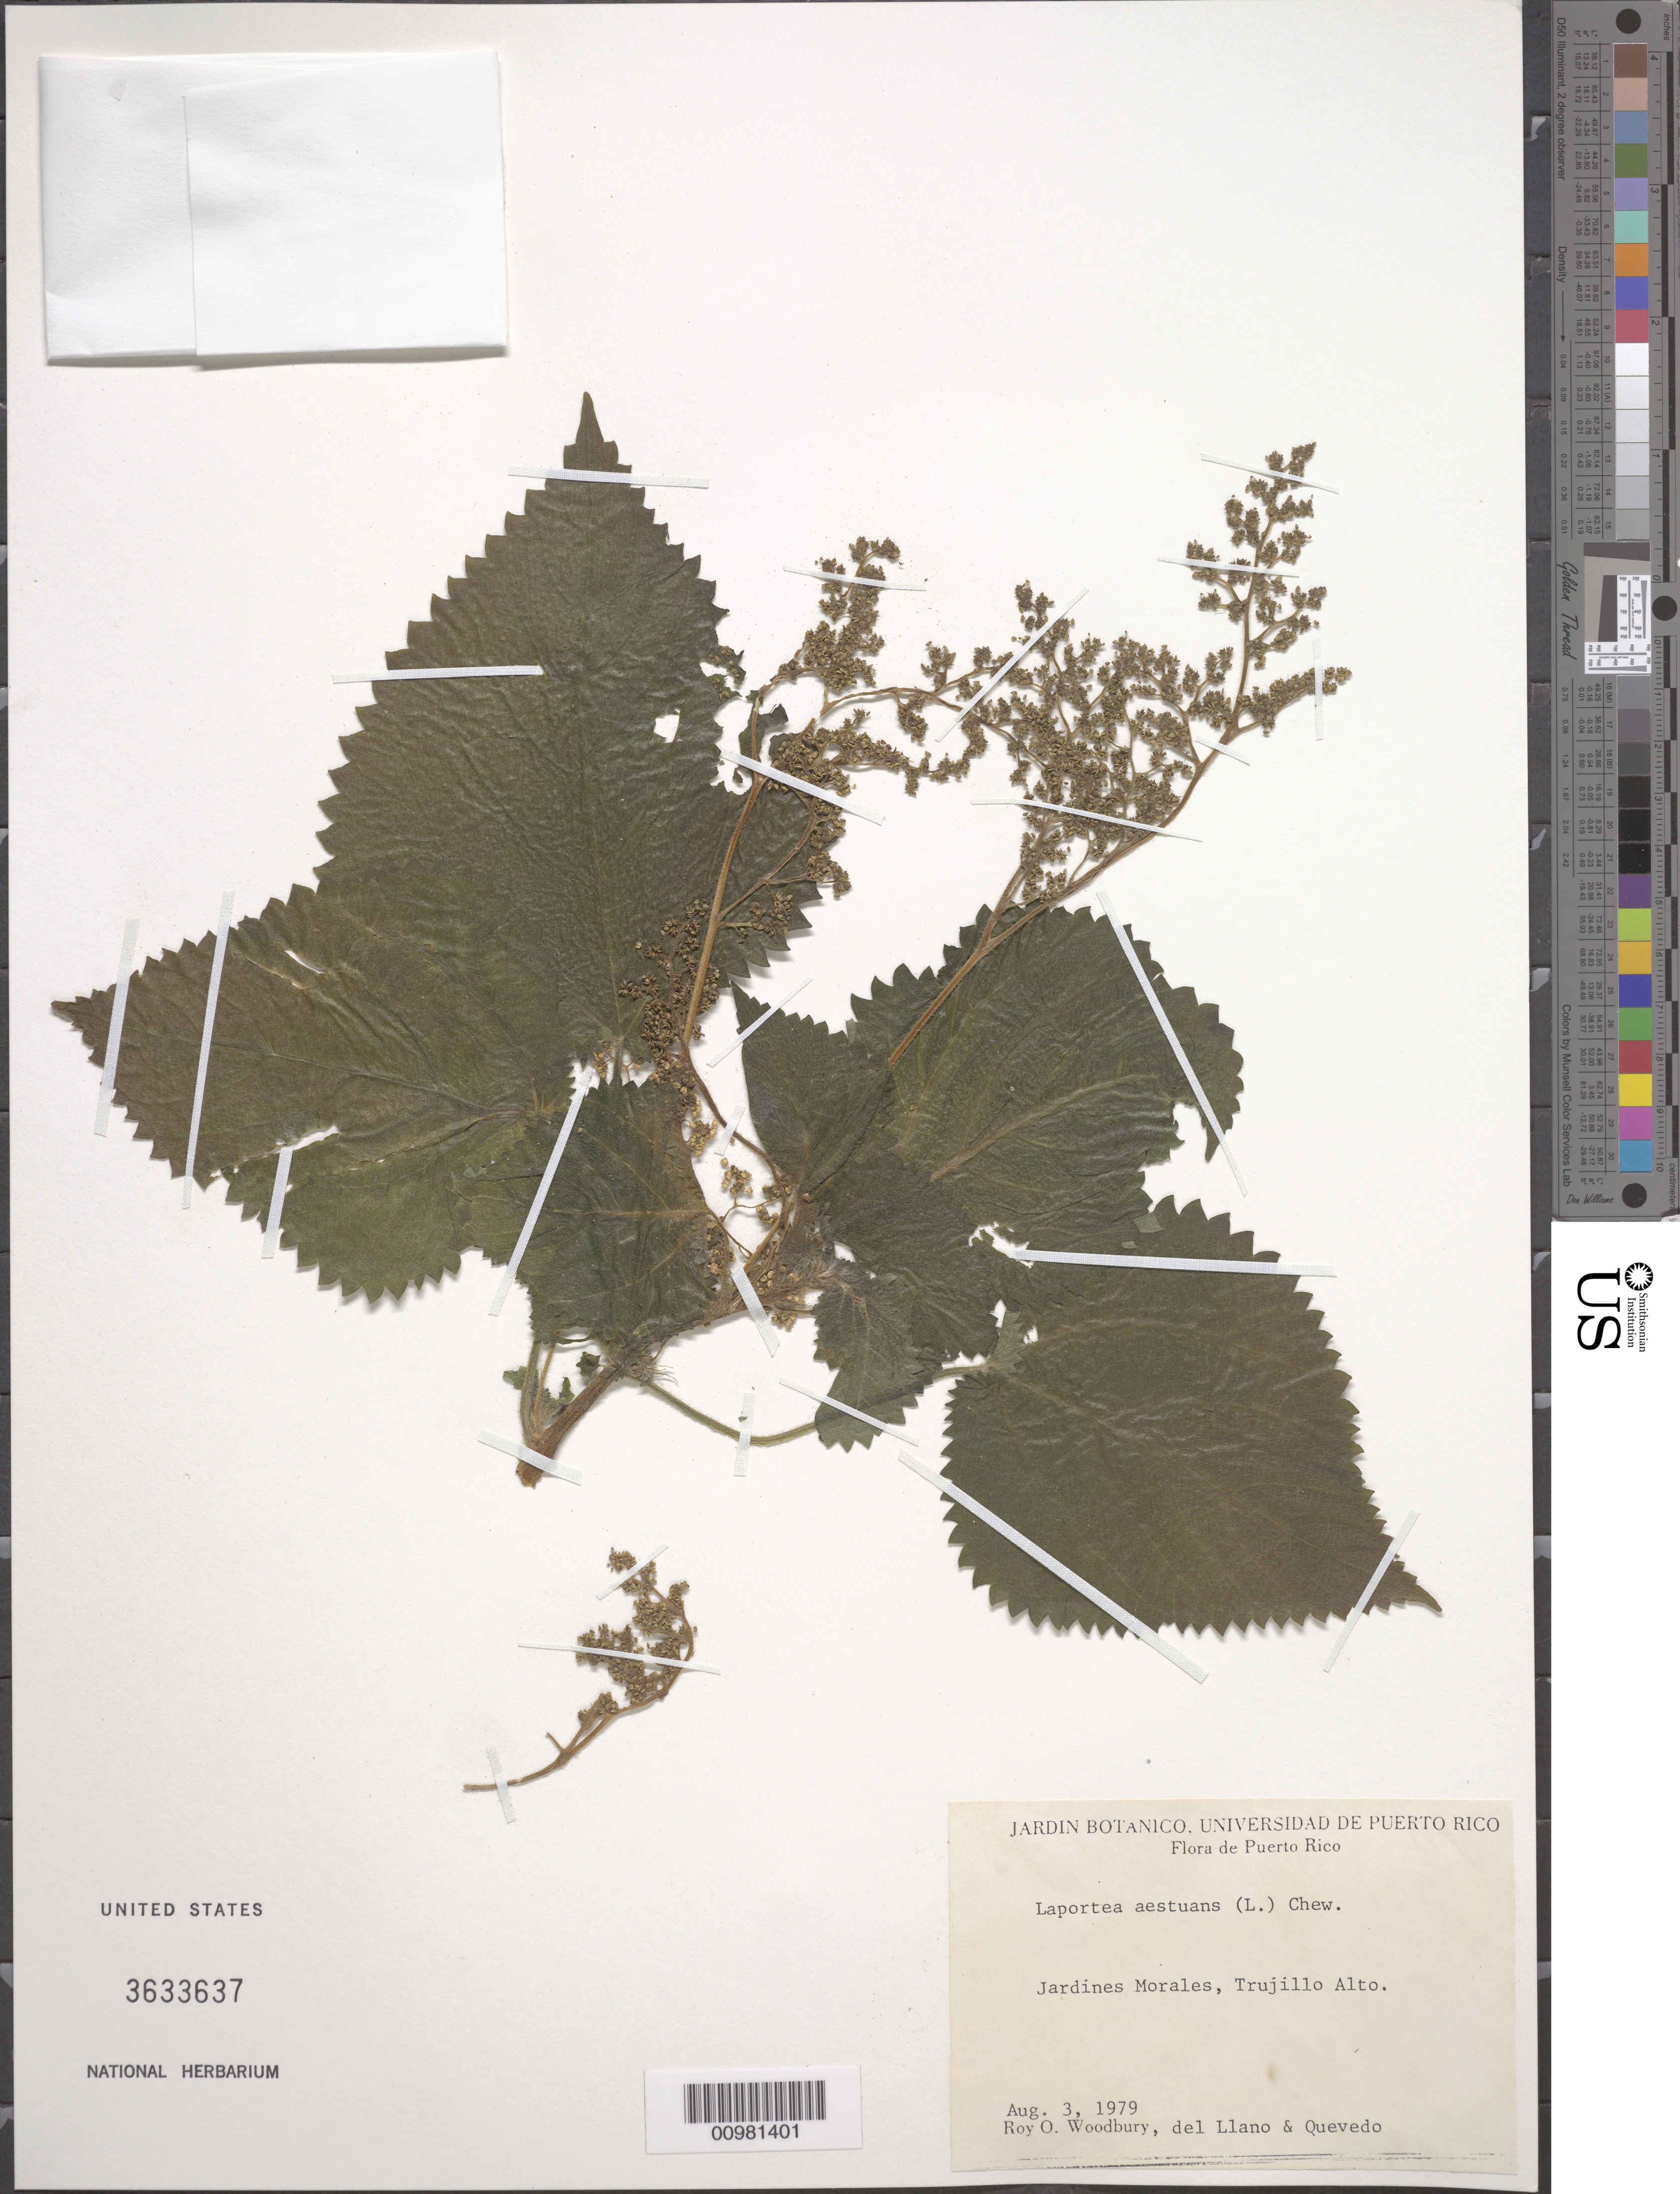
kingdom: Plantae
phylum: Tracheophyta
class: Magnoliopsida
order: Rosales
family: Urticaceae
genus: Laportea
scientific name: Laportea aestuans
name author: (L.) Chew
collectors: R. O. Woodbury, M. Llano & -- Quevedo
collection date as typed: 03 Aug 1979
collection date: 1979-08-03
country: Puerto Rico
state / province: Trujillo Alto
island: Puerto Rico I.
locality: Jardines Morales, Trujillo Alto.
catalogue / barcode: US 3633637